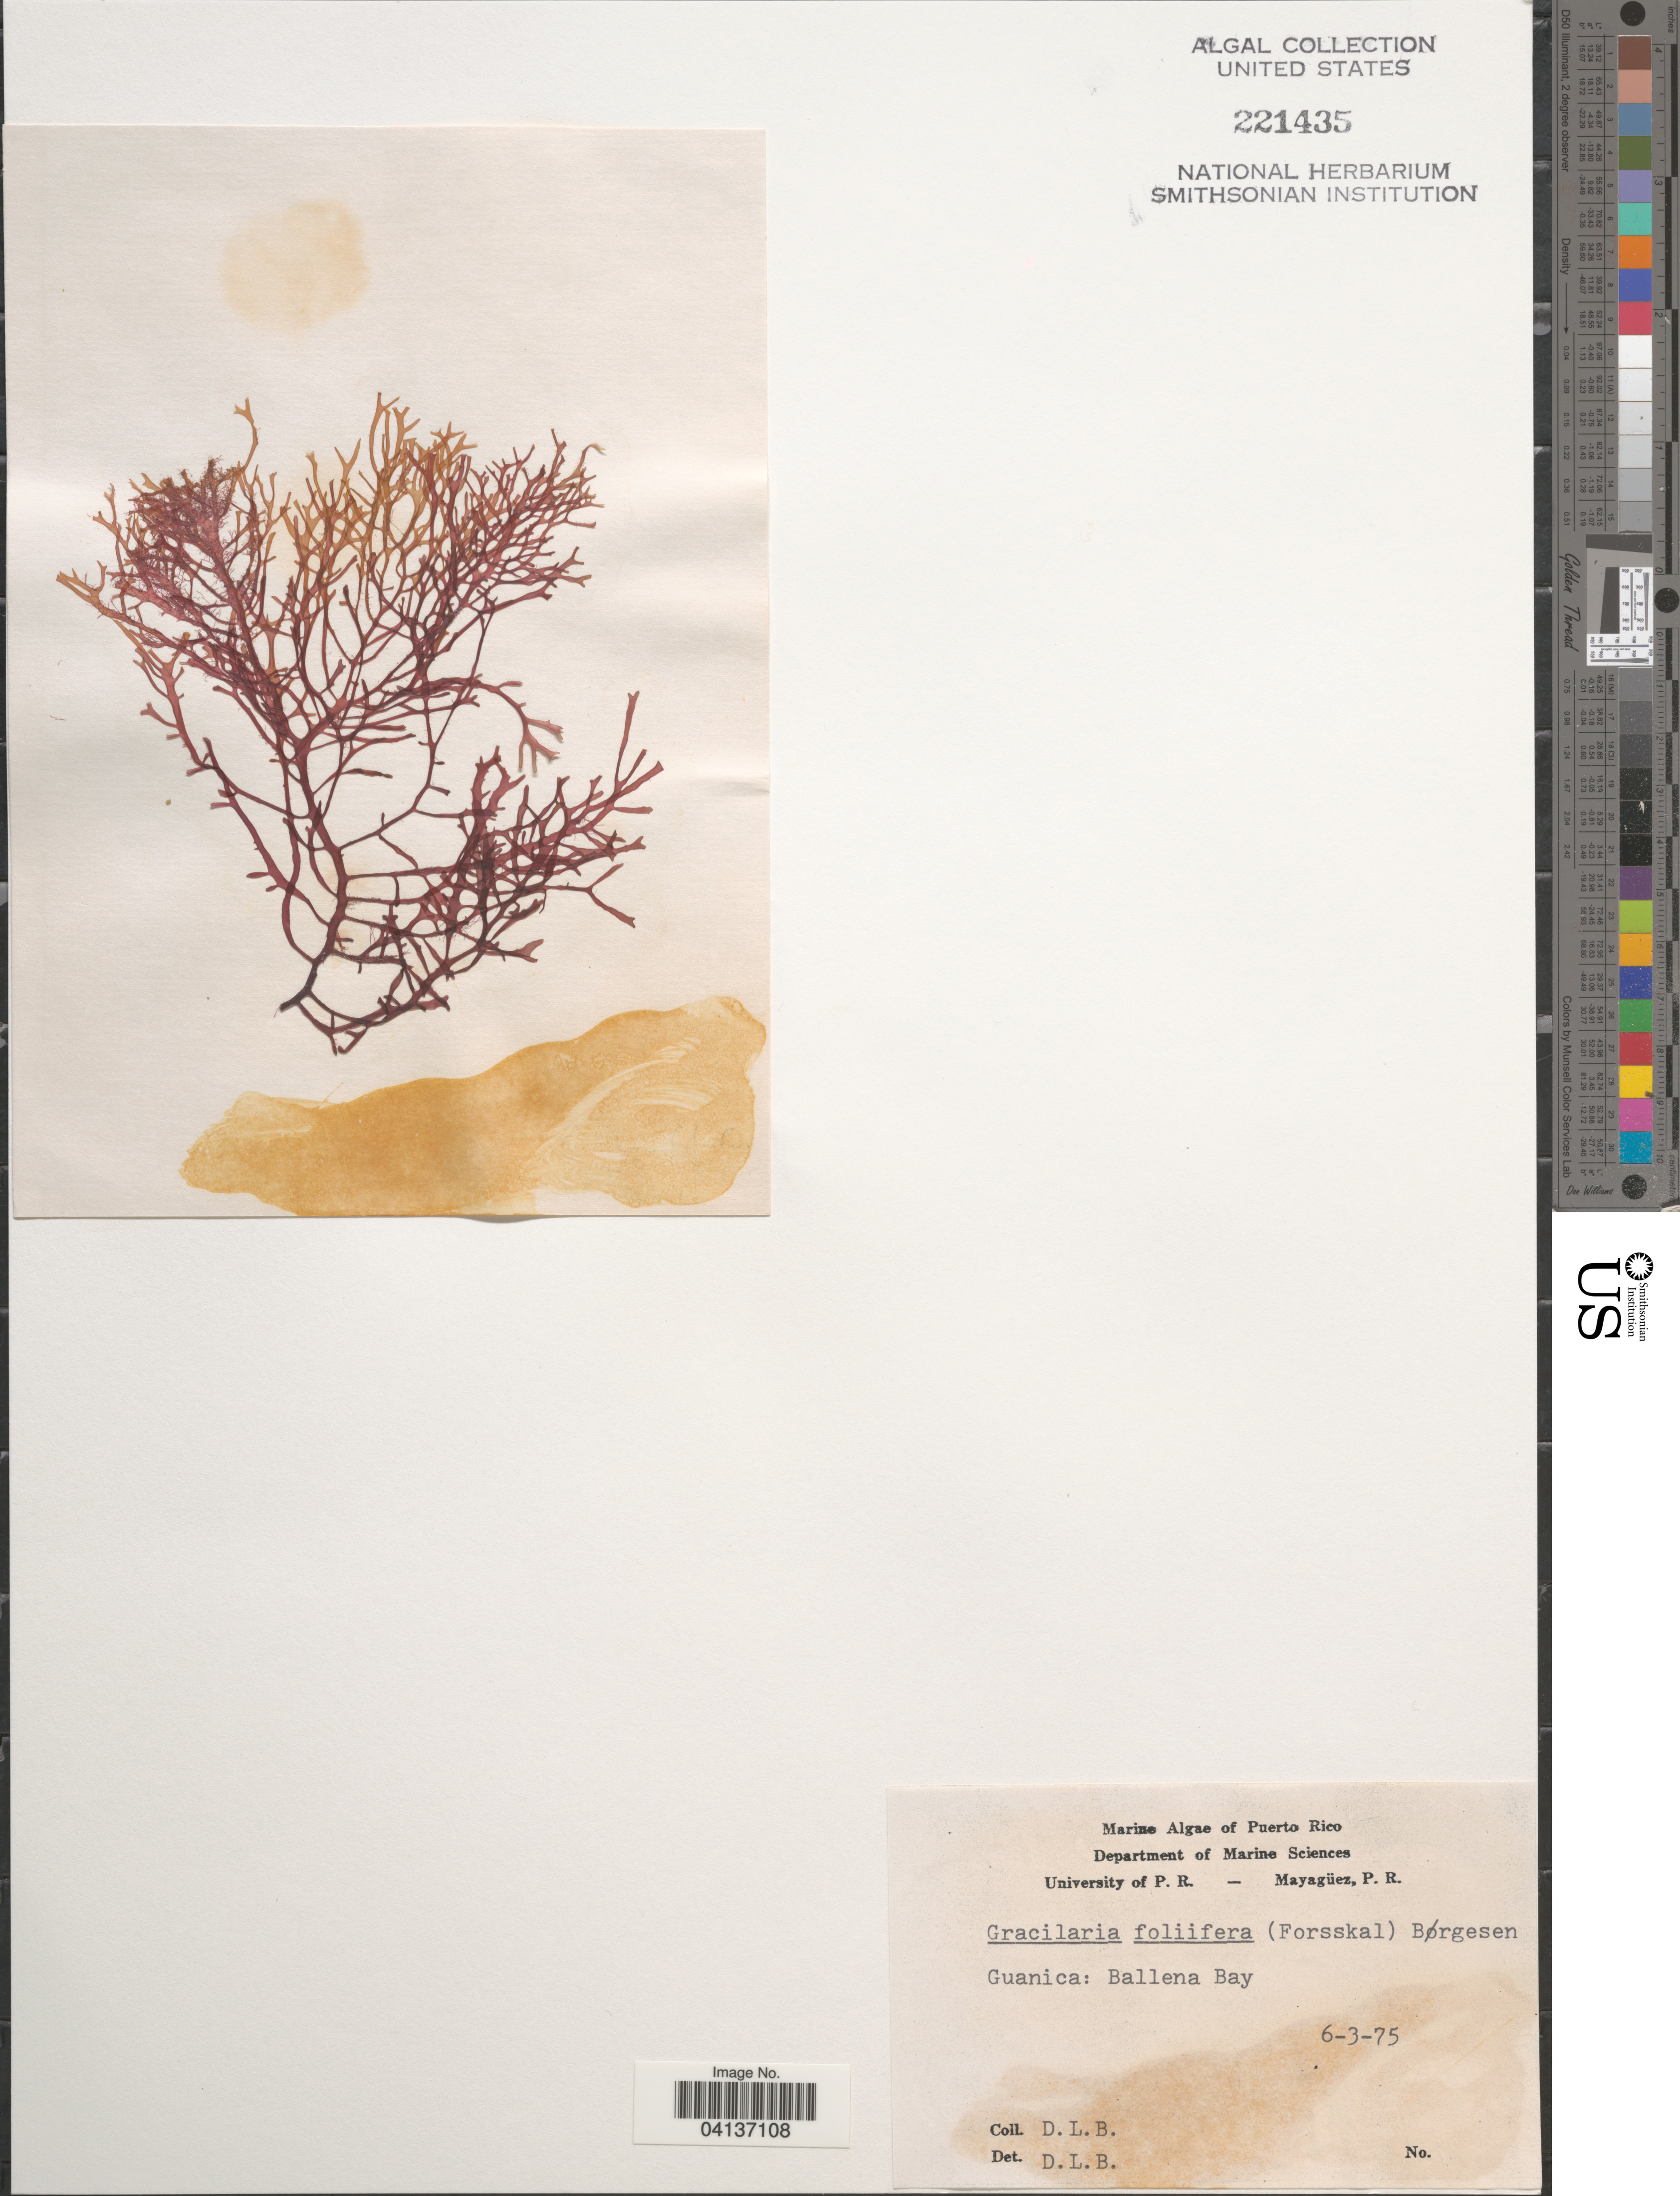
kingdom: Plantae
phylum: Rhodophyta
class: Florideophyceae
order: Gracilariales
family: Gracilariaceae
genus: Gracilaria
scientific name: Gracilaria foliifera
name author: (Forssk.) Børgesen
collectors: D. L. B.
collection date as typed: Transcribed d/m/y: 6/3/75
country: Puerto Rico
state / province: Guánica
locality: Ballena Bay.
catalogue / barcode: US 221435